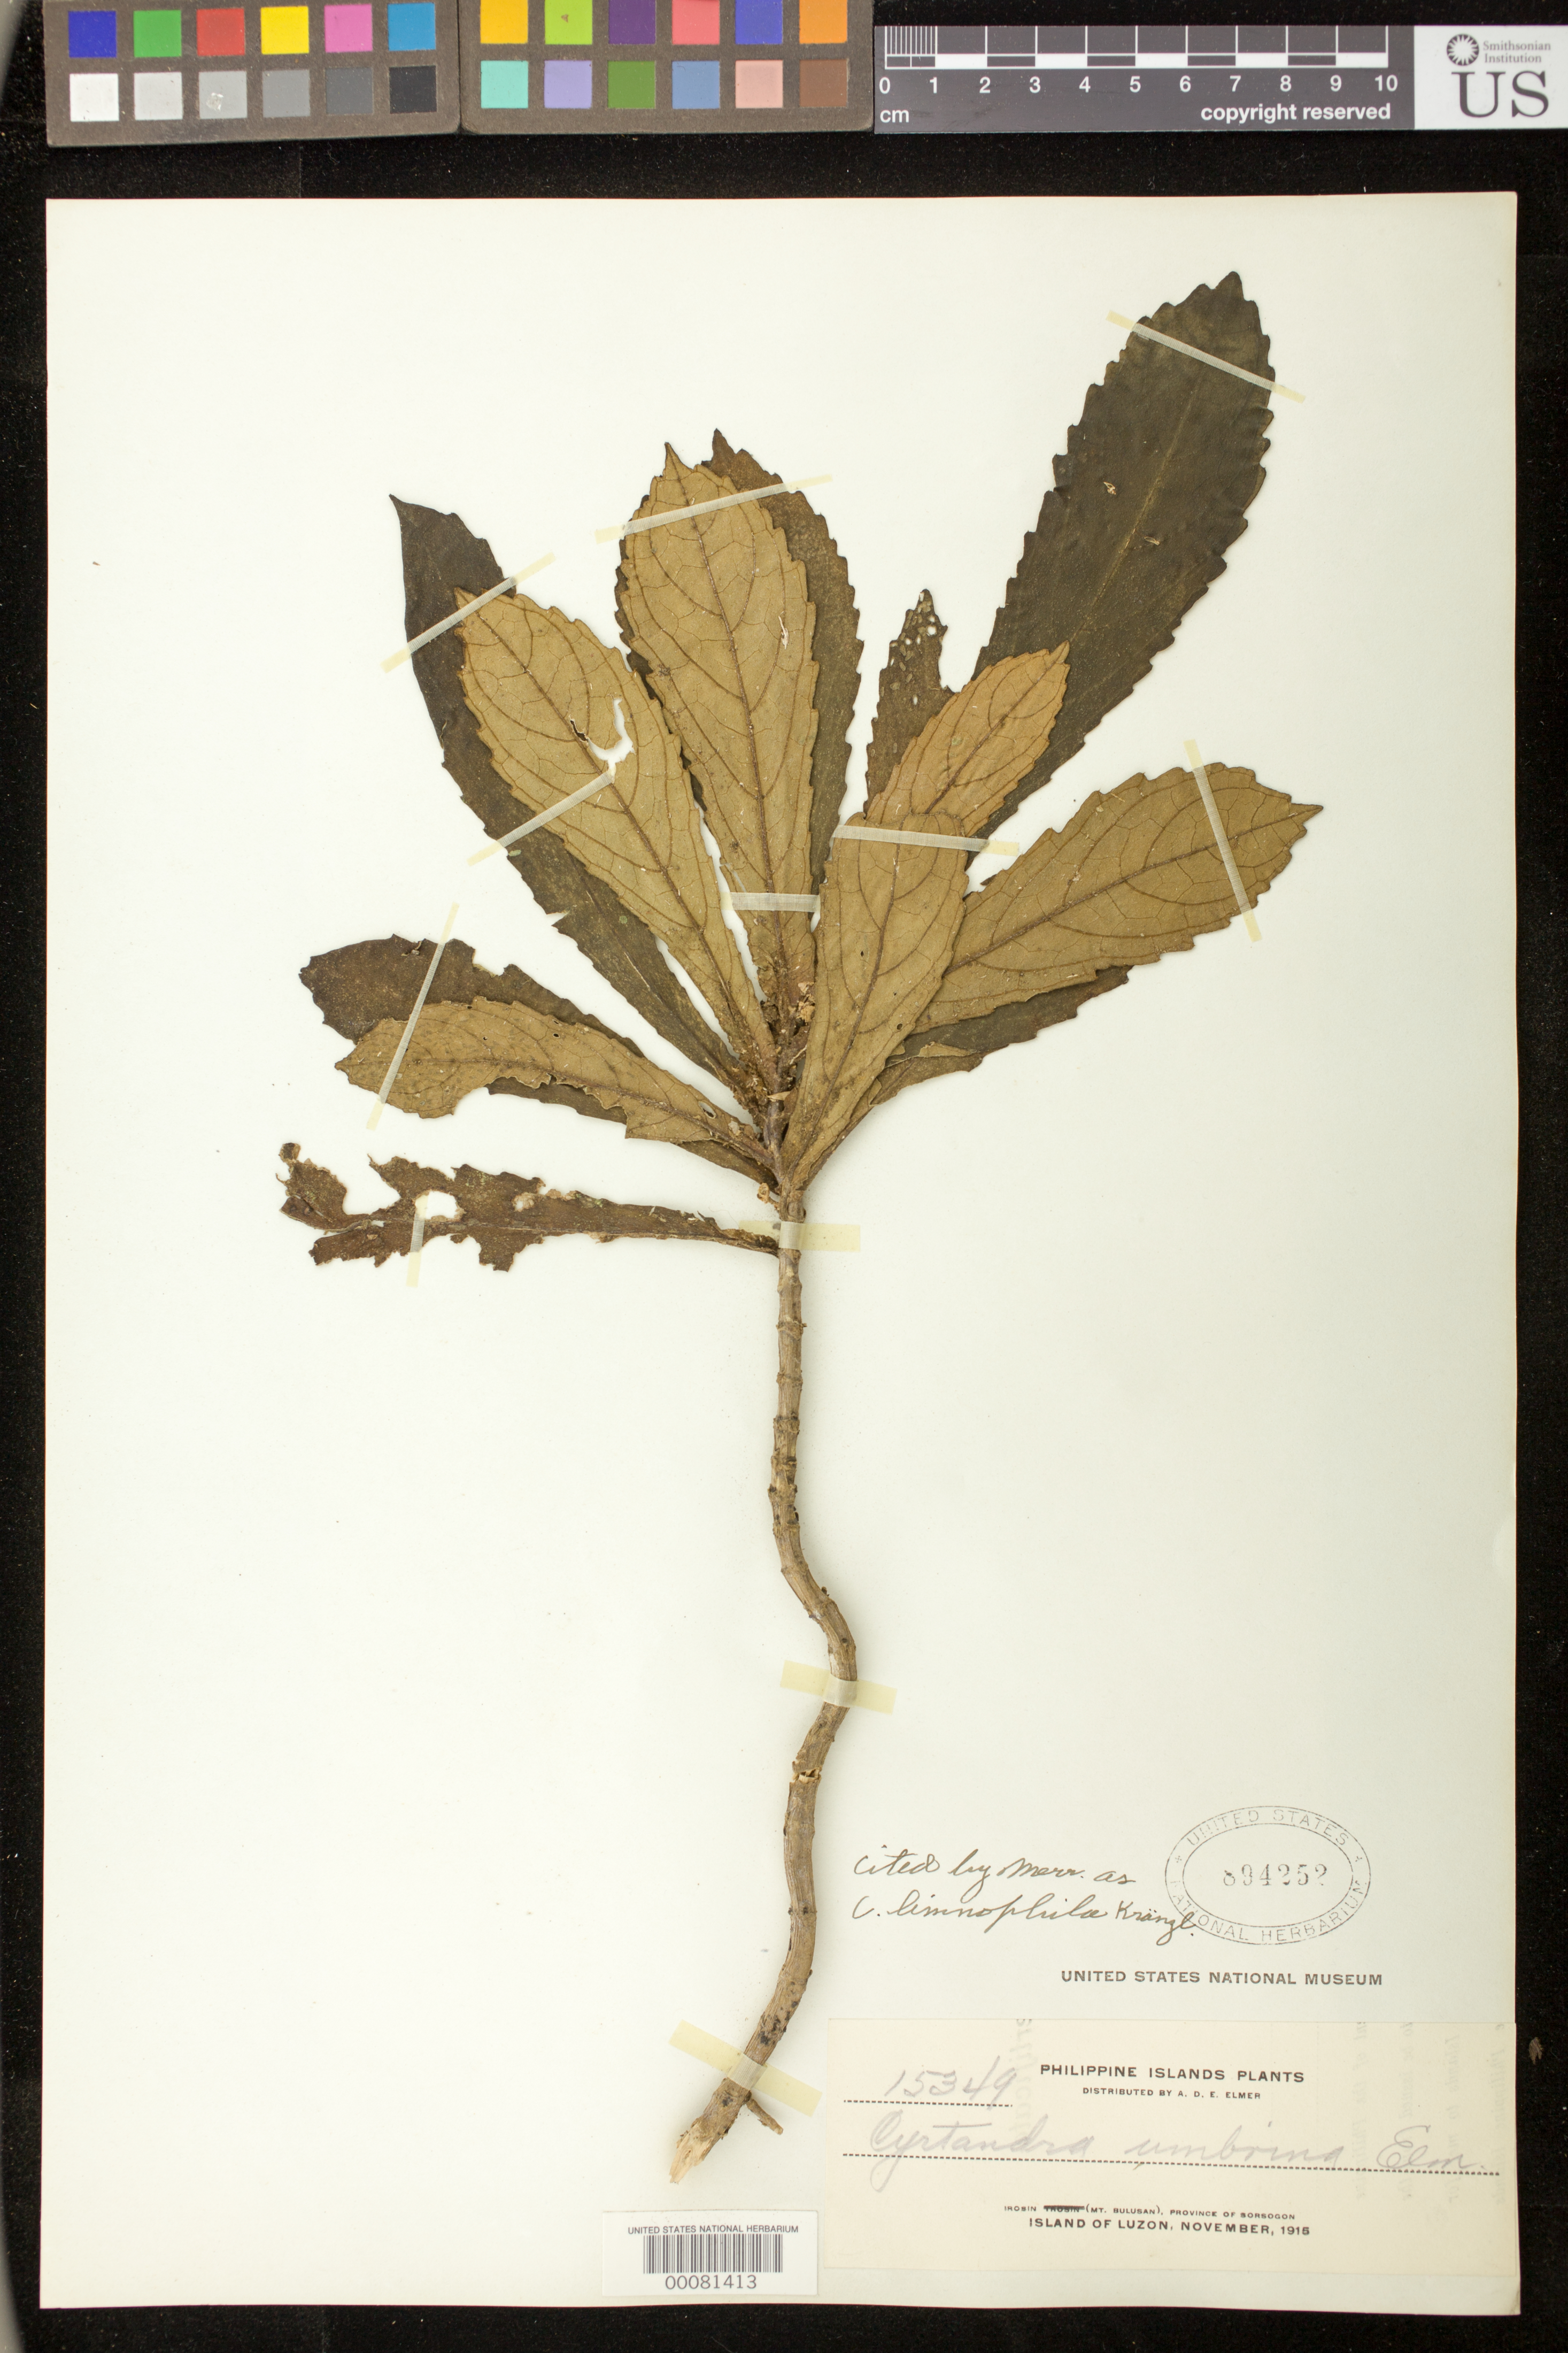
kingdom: Plantae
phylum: Tracheophyta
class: Magnoliopsida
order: Lamiales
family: Gesneriaceae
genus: Cyrtandra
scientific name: Cyrtandra limnophila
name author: Kraenzl.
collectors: A. D. E. Elmer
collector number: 15349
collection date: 1915-11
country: Philippines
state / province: Bicol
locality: Irosin (Mt. Bulusan), Province of Sorsogon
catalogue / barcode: US 894252